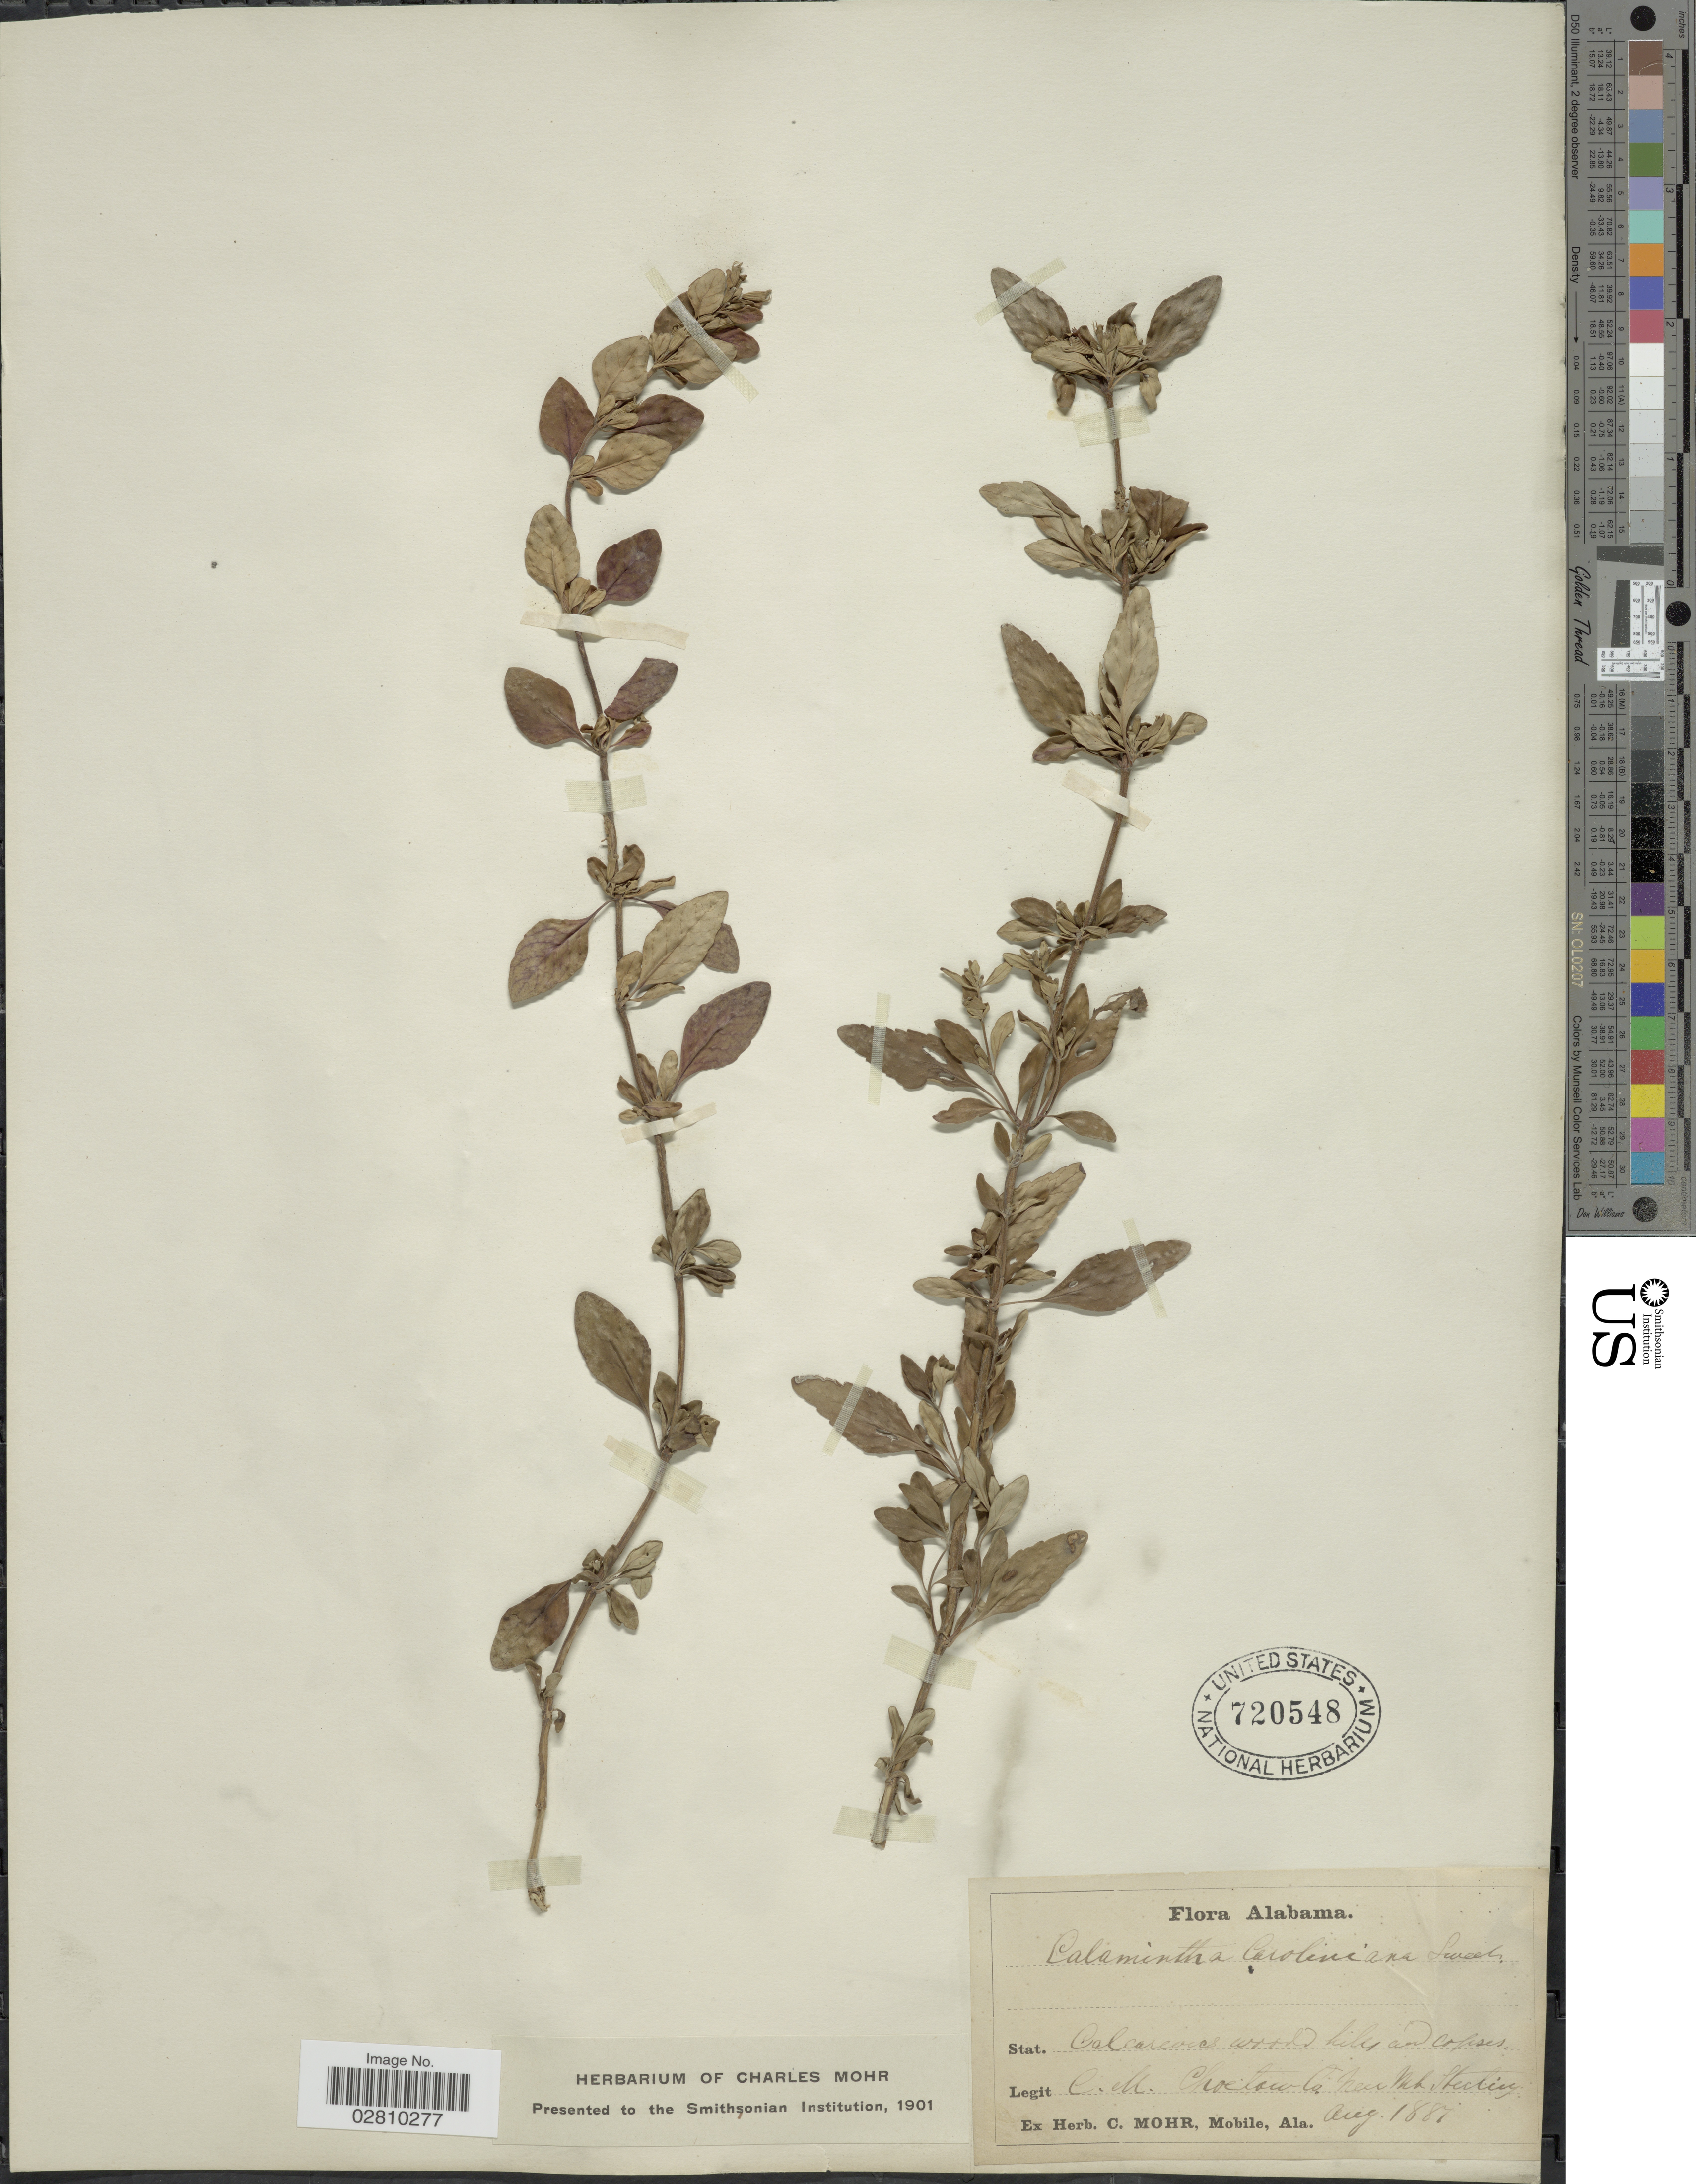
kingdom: Plantae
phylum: Tracheophyta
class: Magnoliopsida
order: Lamiales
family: Lamiaceae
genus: Clinopodium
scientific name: Clinopodium carolinianum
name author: Mill.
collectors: C. T. Mohr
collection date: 1887-08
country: United States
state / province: Alabama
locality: Stat. Calcareoces woods hills ad copses, Choctaw Co. Near Mt. Sterling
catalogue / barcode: US 720548